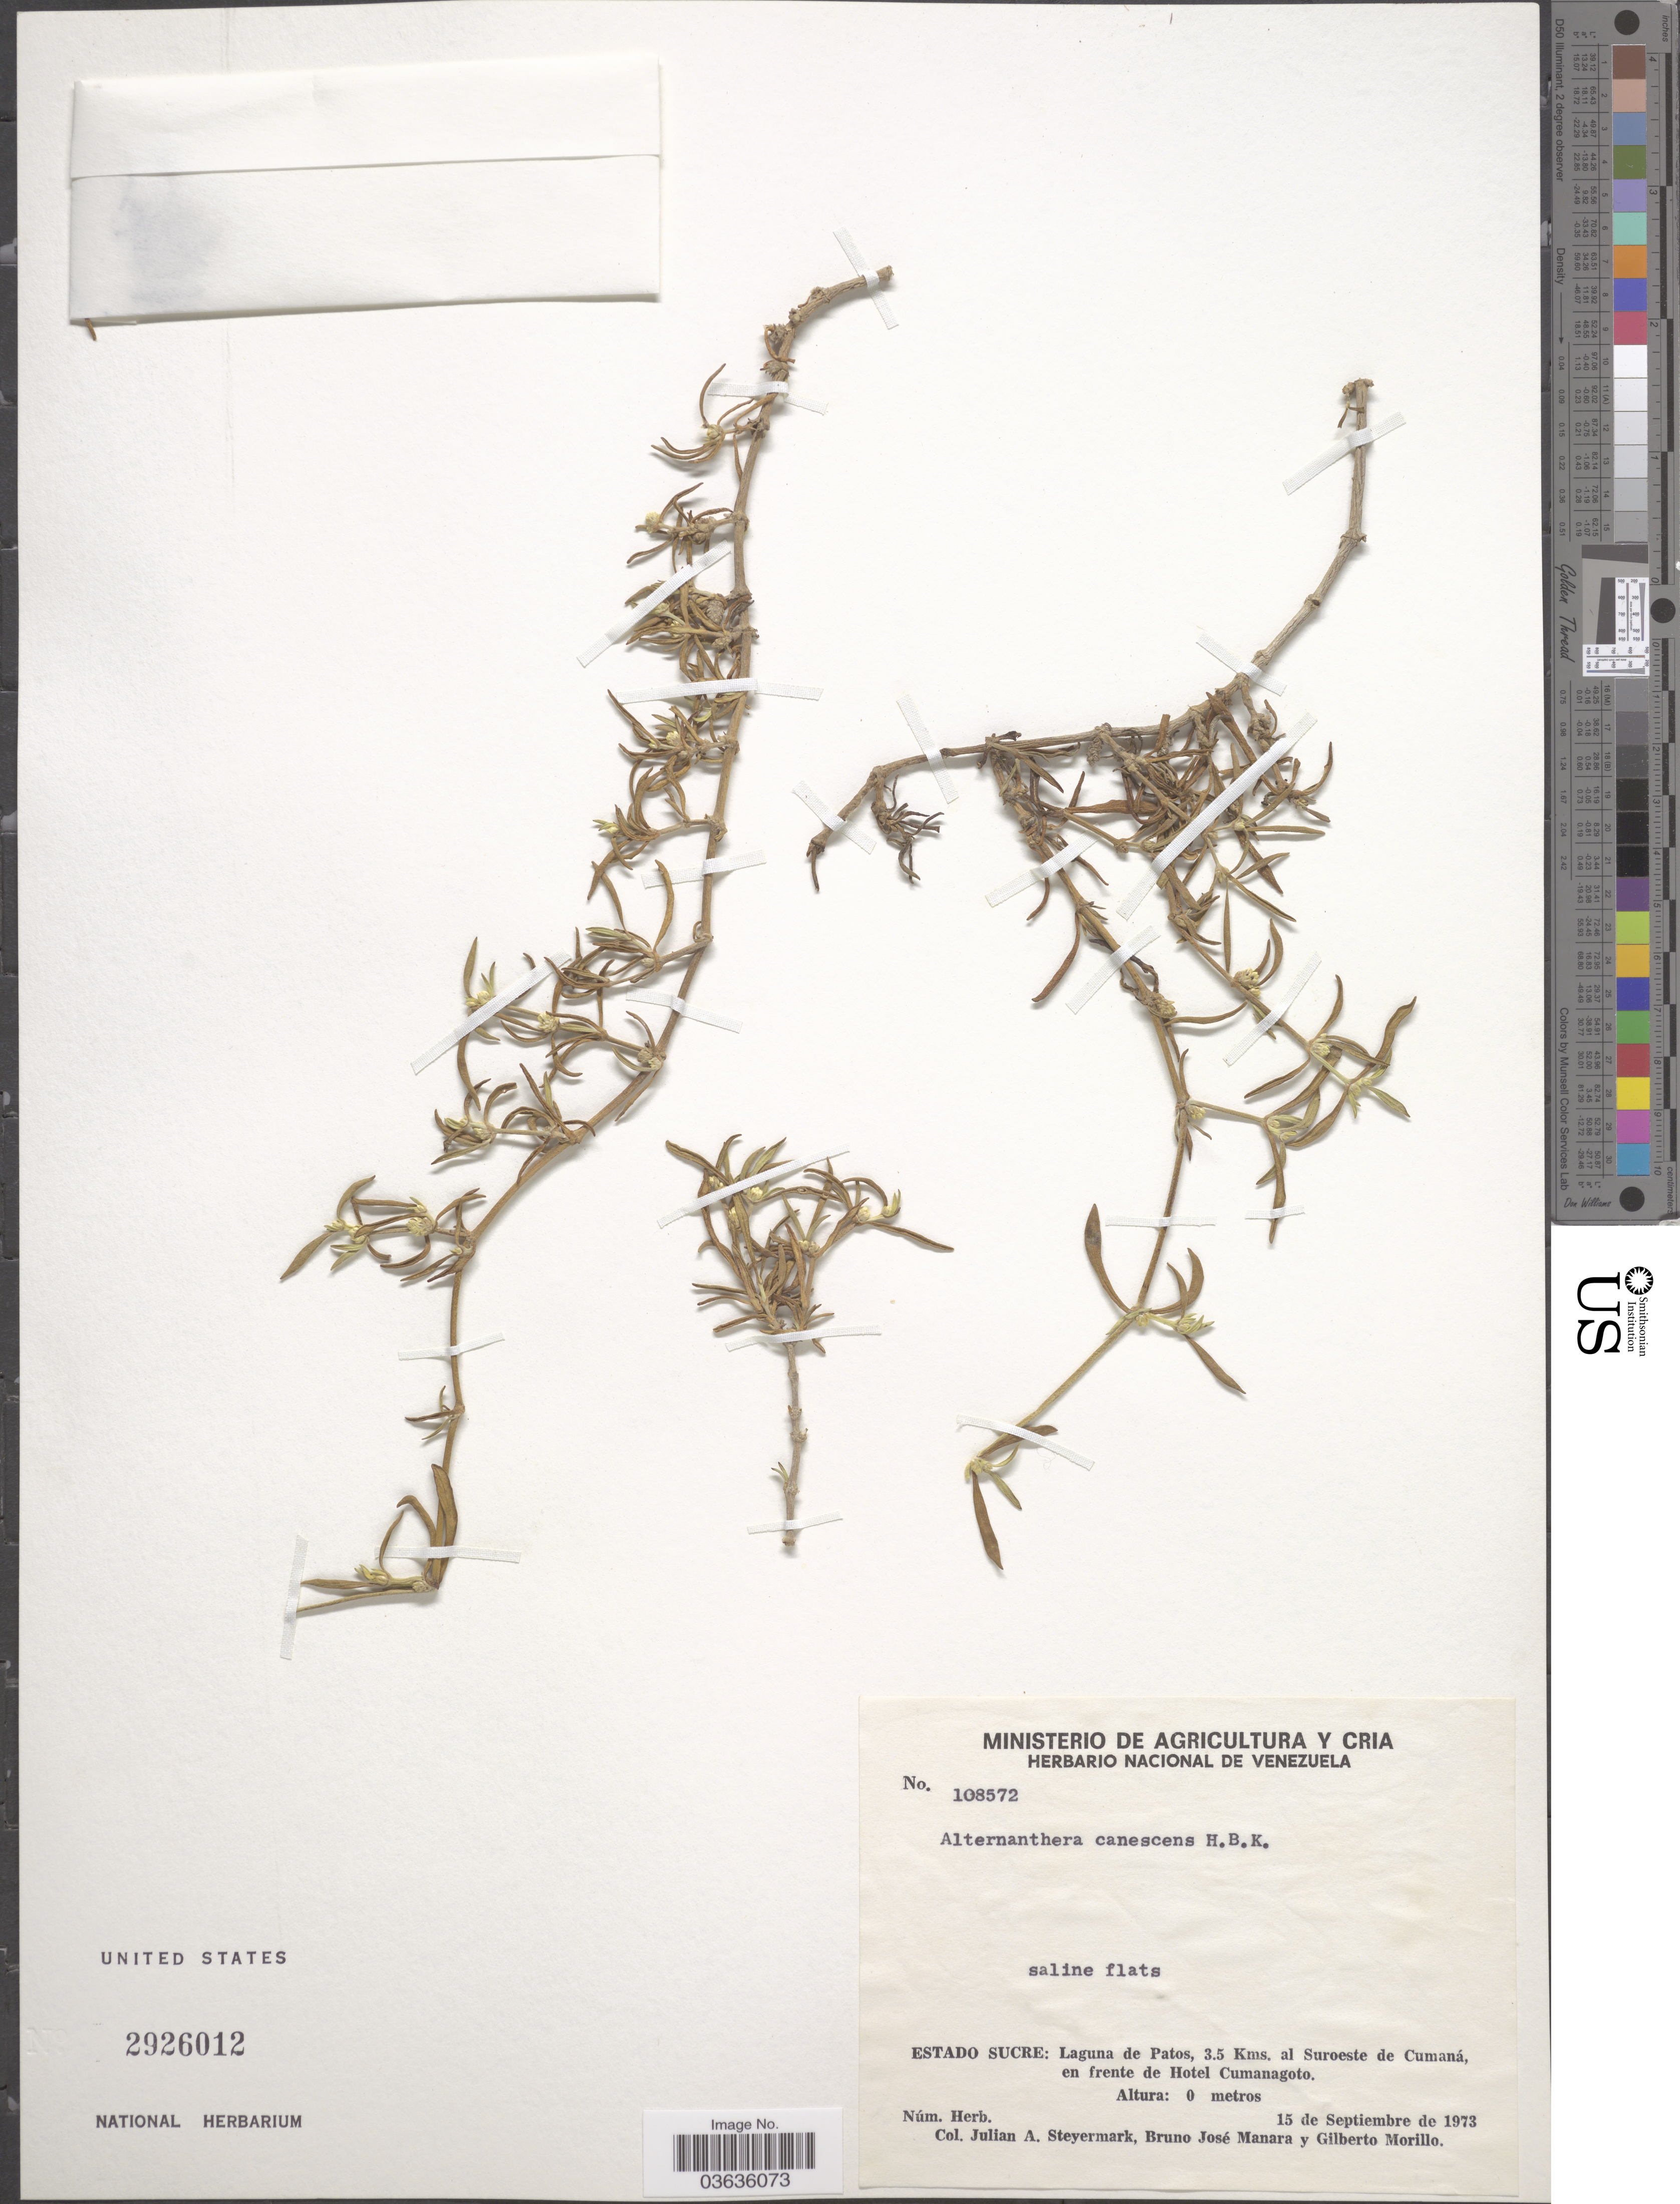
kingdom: Plantae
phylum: Tracheophyta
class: Magnoliopsida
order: Caryophyllales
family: Amaranthaceae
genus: Alternanthera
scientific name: Alternanthera canescens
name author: Kunth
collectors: J. Steyermark, B. Manara & G. N. Morillo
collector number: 108572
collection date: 1973-09-15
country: Venezuela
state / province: Sucre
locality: Laguna de Patos, 3.5 Kms. al Suroeste de Cumaná, en frente de Hotel Cumanagoto.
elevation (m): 0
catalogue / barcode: US 2926012